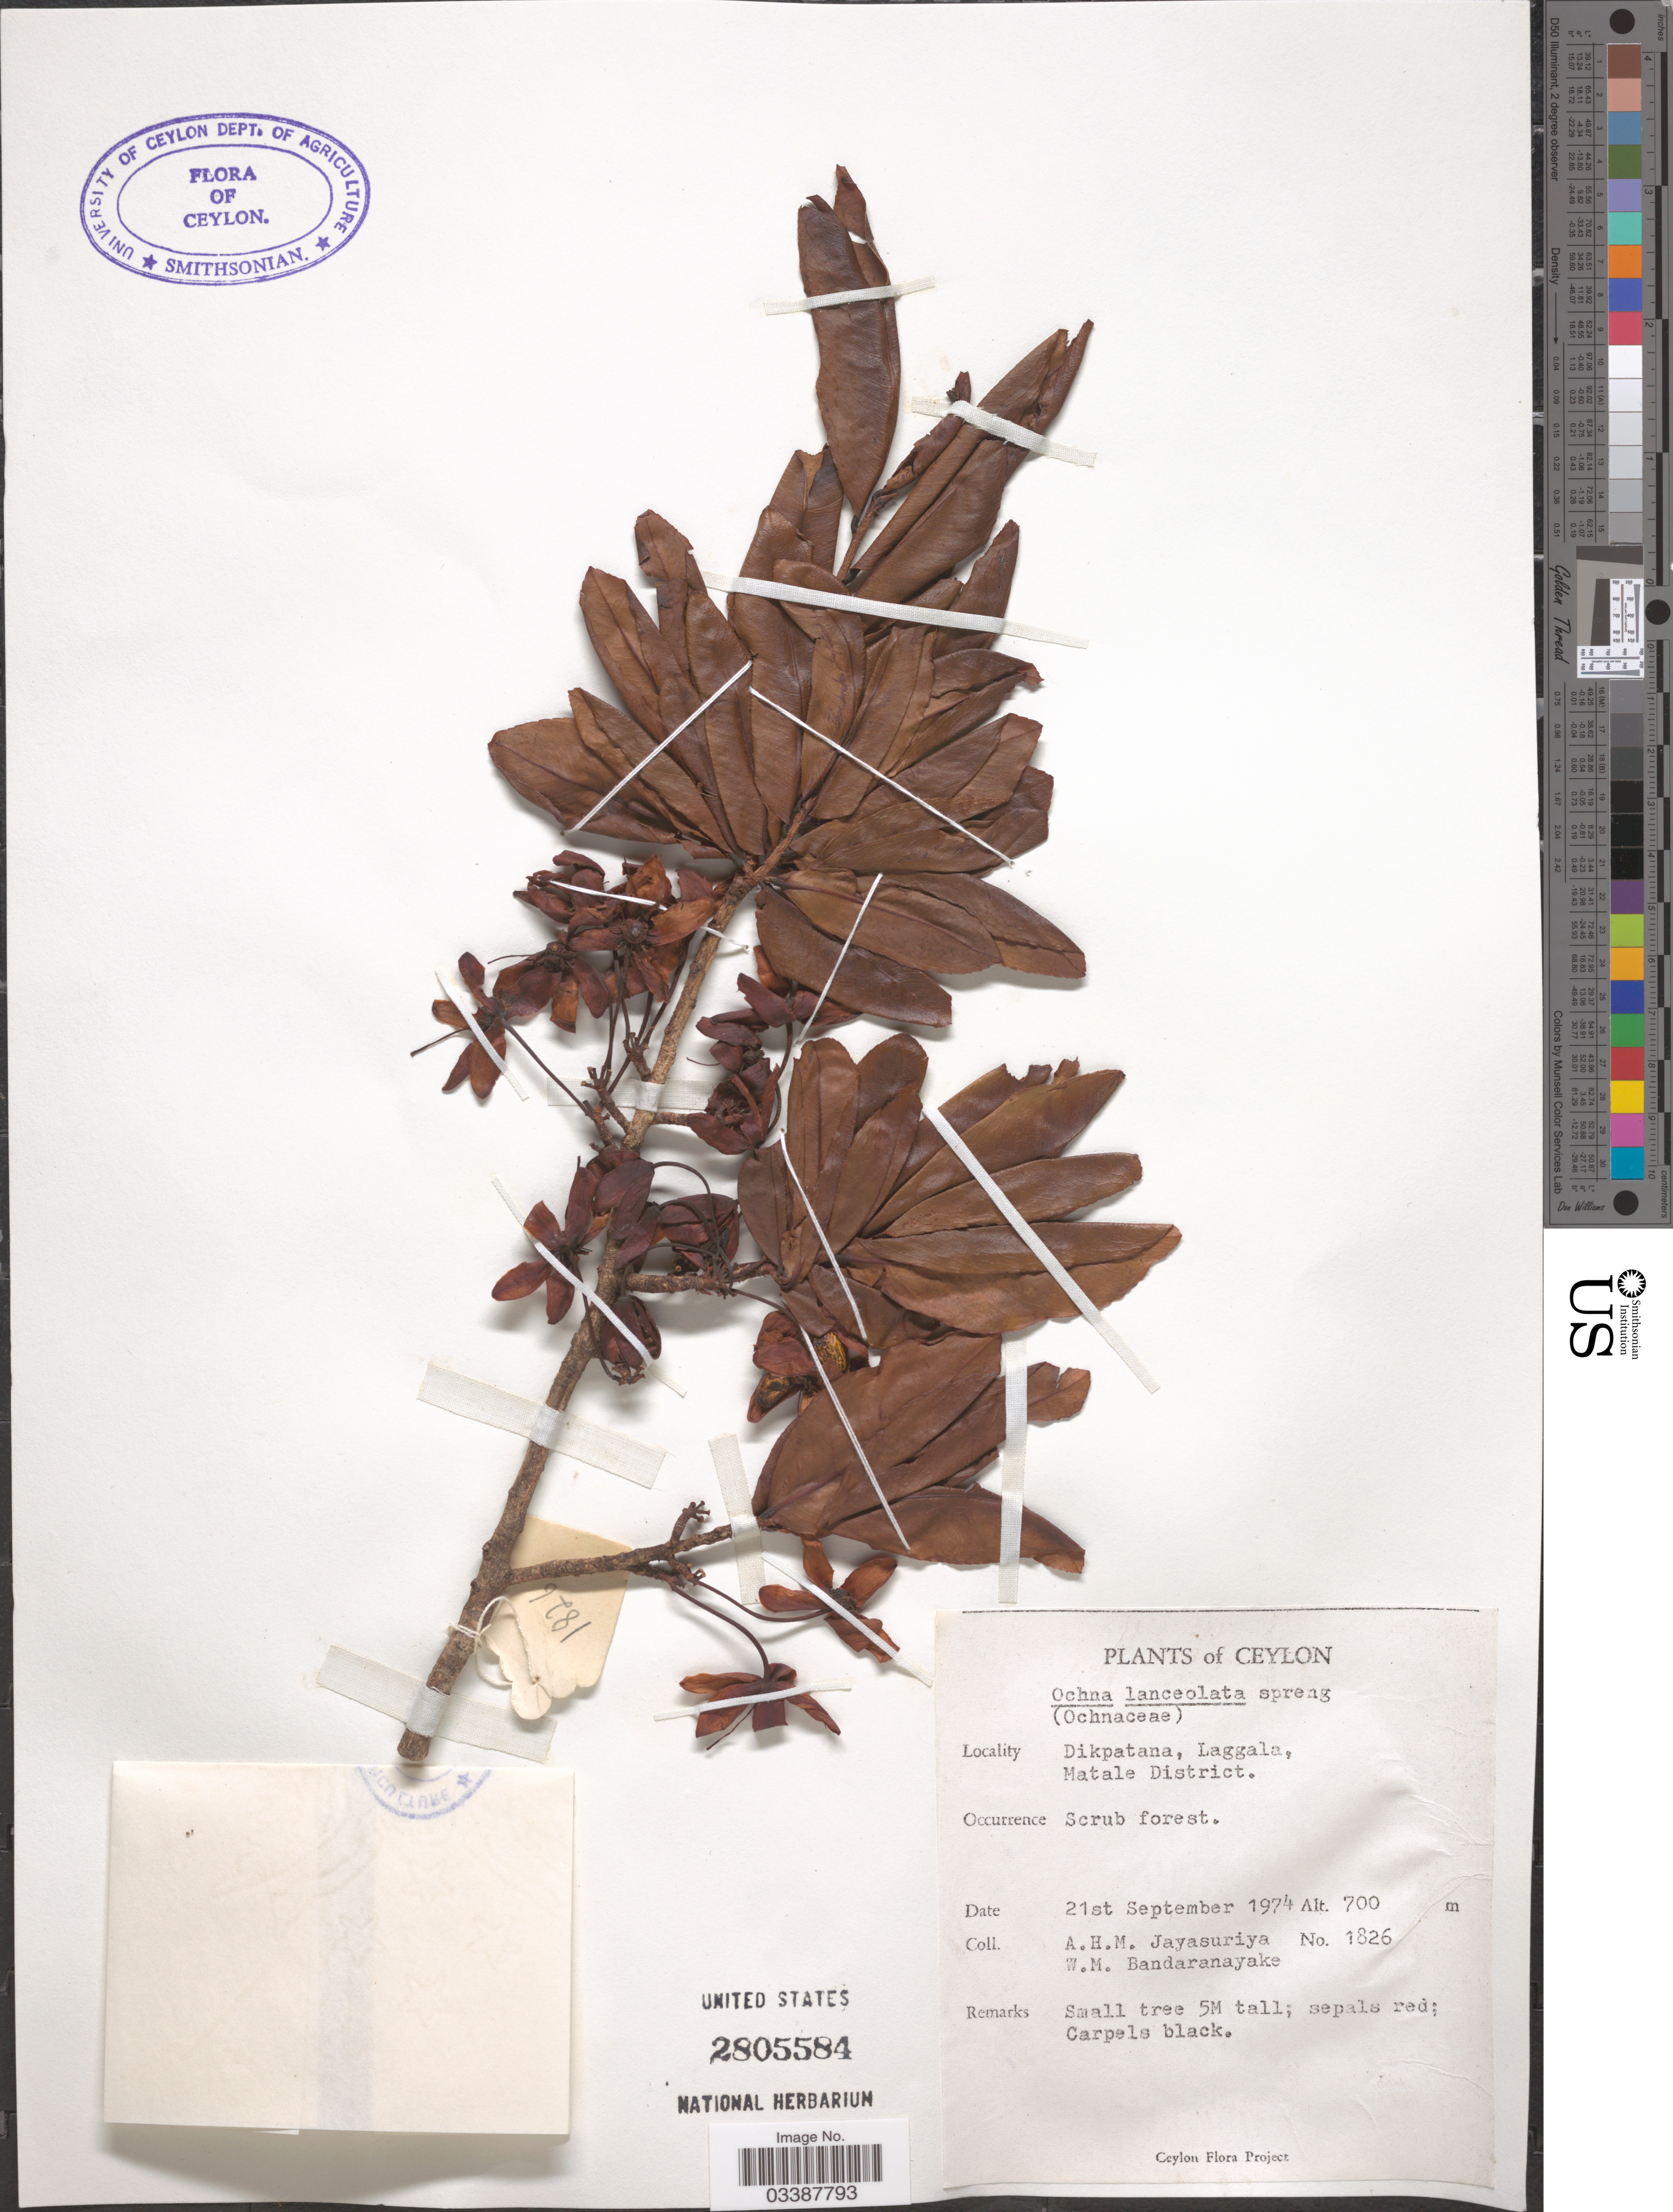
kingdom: Plantae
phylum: Tracheophyta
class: Magnoliopsida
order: Malpighiales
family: Ochnaceae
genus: Ochna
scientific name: Ochna lanceolata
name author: Spreng.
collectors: A. H. Jayasuriya & W. Bandaranayake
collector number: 1826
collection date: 1974-09-21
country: Sri Lanka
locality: Ceylon. Dikpatana, Laggala, Matale District.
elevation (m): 700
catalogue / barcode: US 2805584